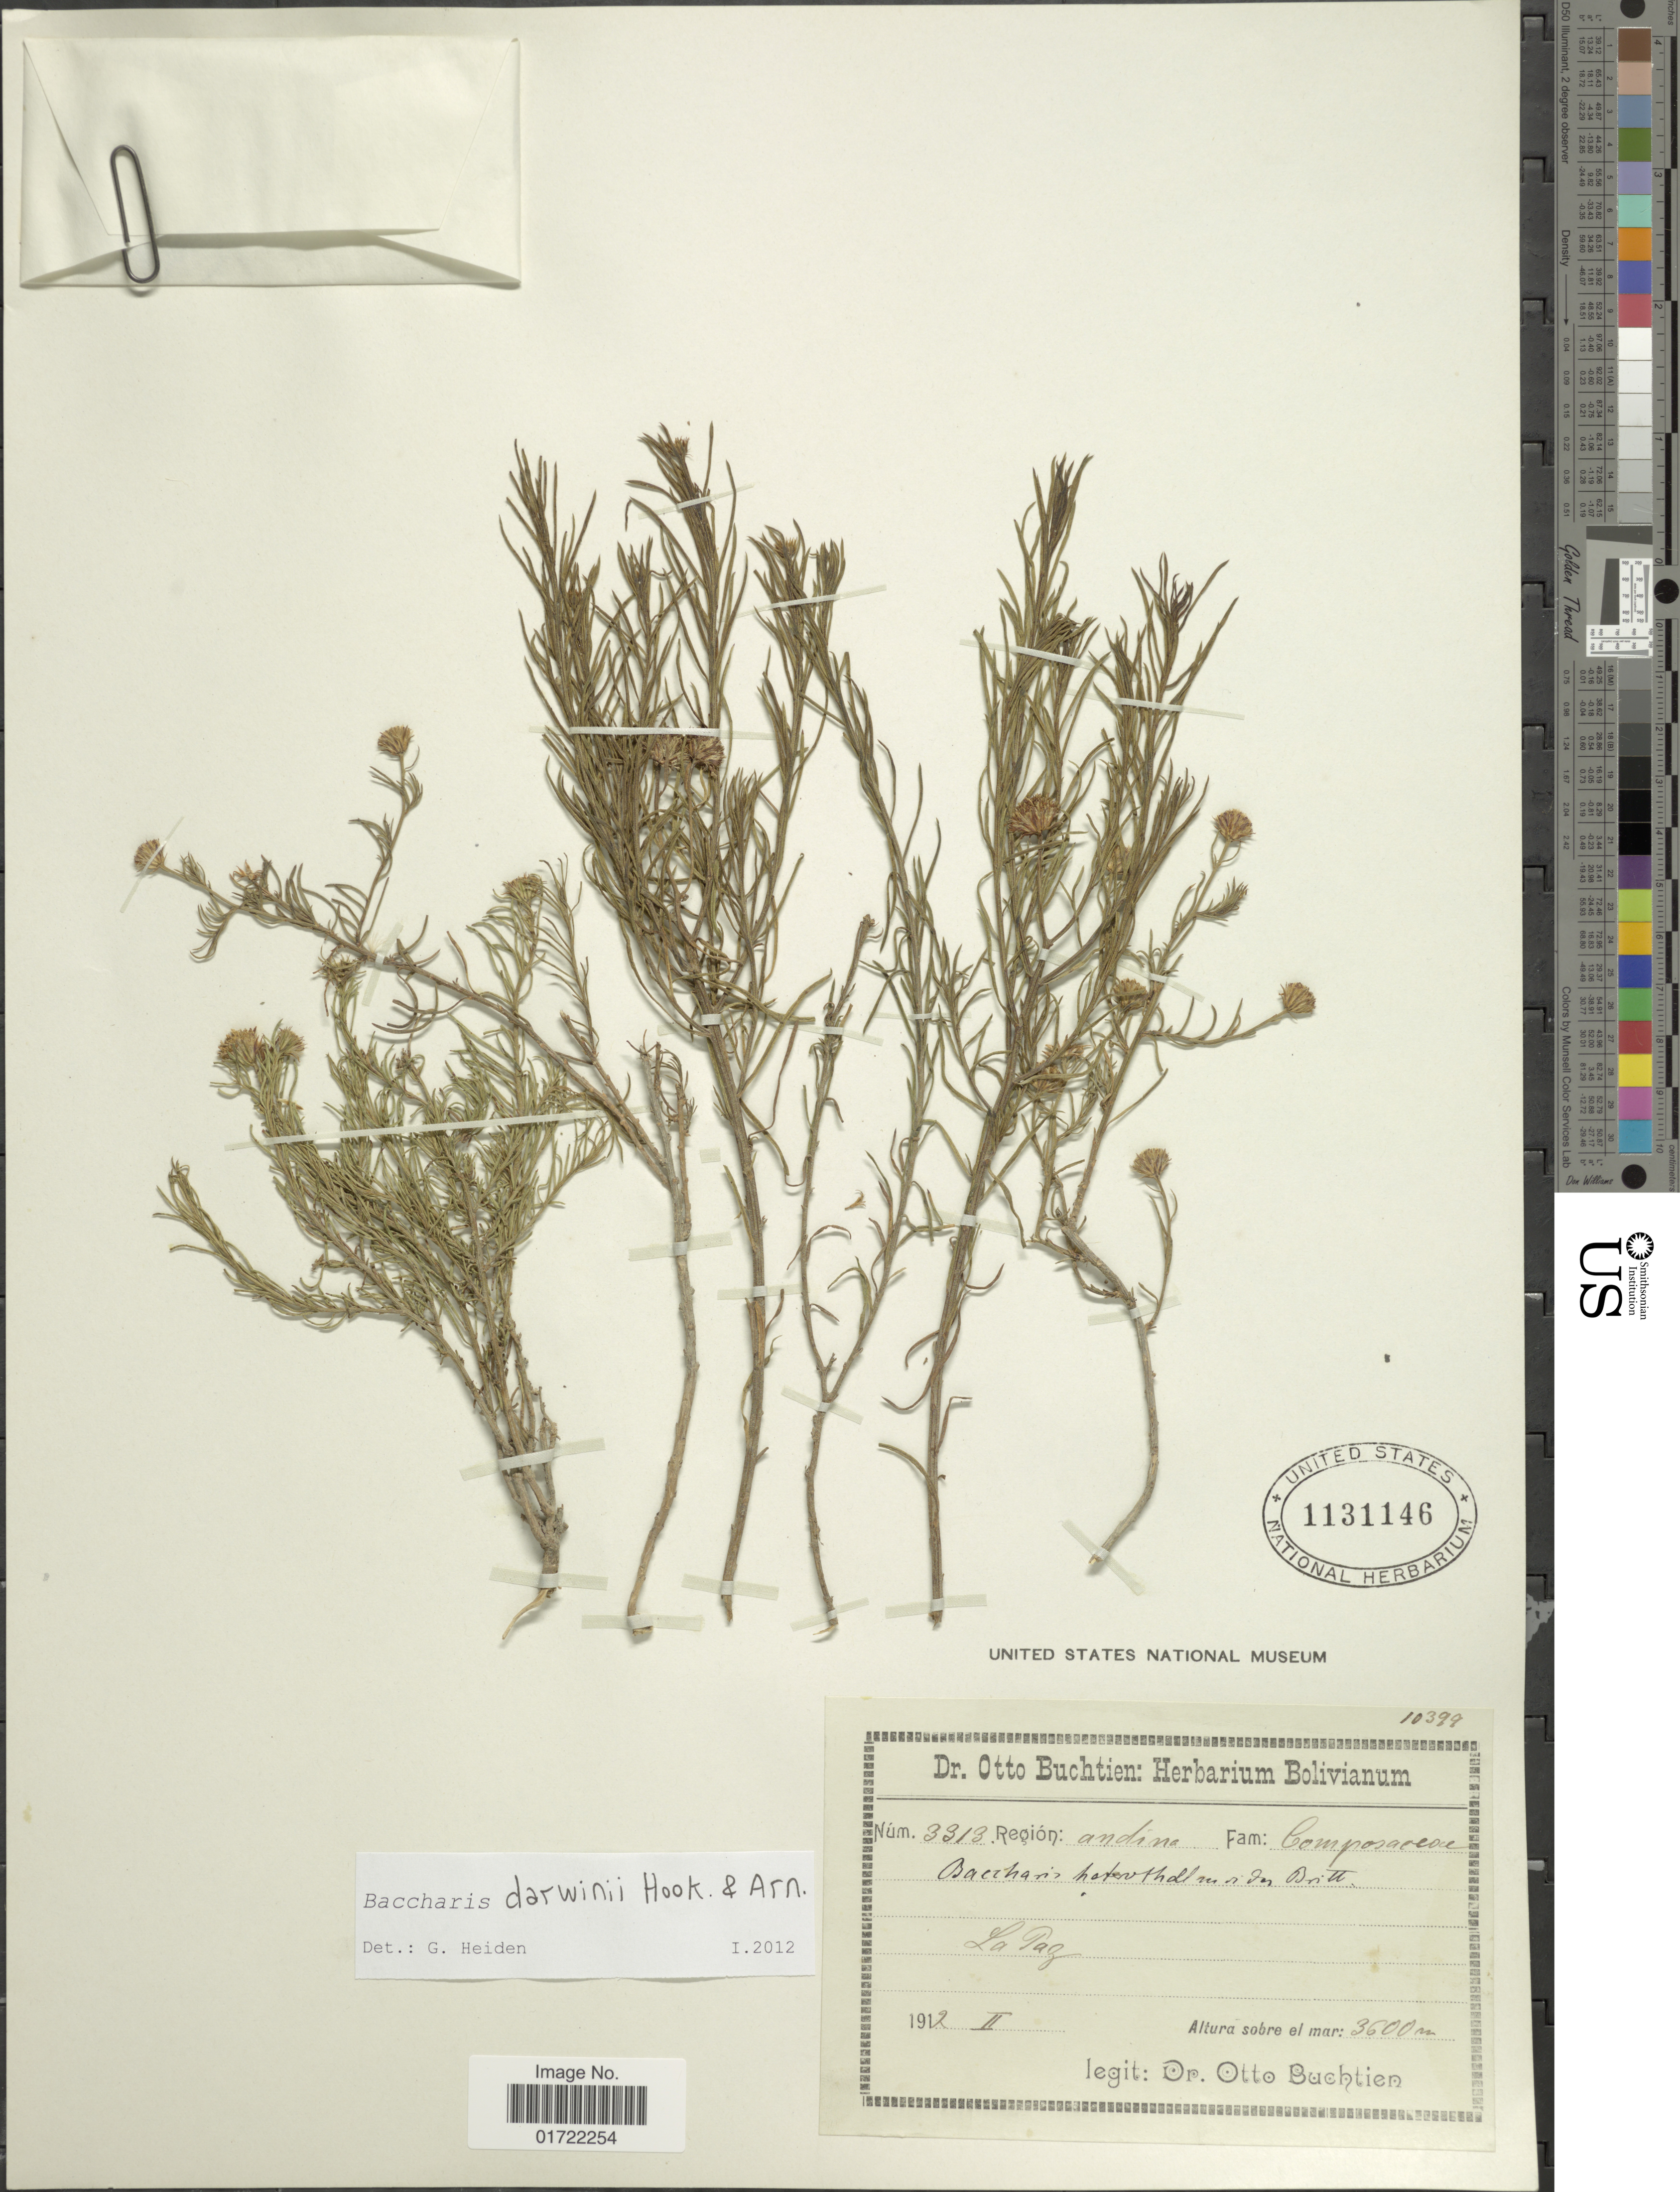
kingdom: Plantae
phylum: Tracheophyta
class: Magnoliopsida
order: Asterales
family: Asteraceae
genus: Baccharis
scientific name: Baccharis darwinii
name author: Hook. & Arn.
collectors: O. Buchtien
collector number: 3313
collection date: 1912-02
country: Bolivia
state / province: La Paz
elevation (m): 3600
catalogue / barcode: US 1131146